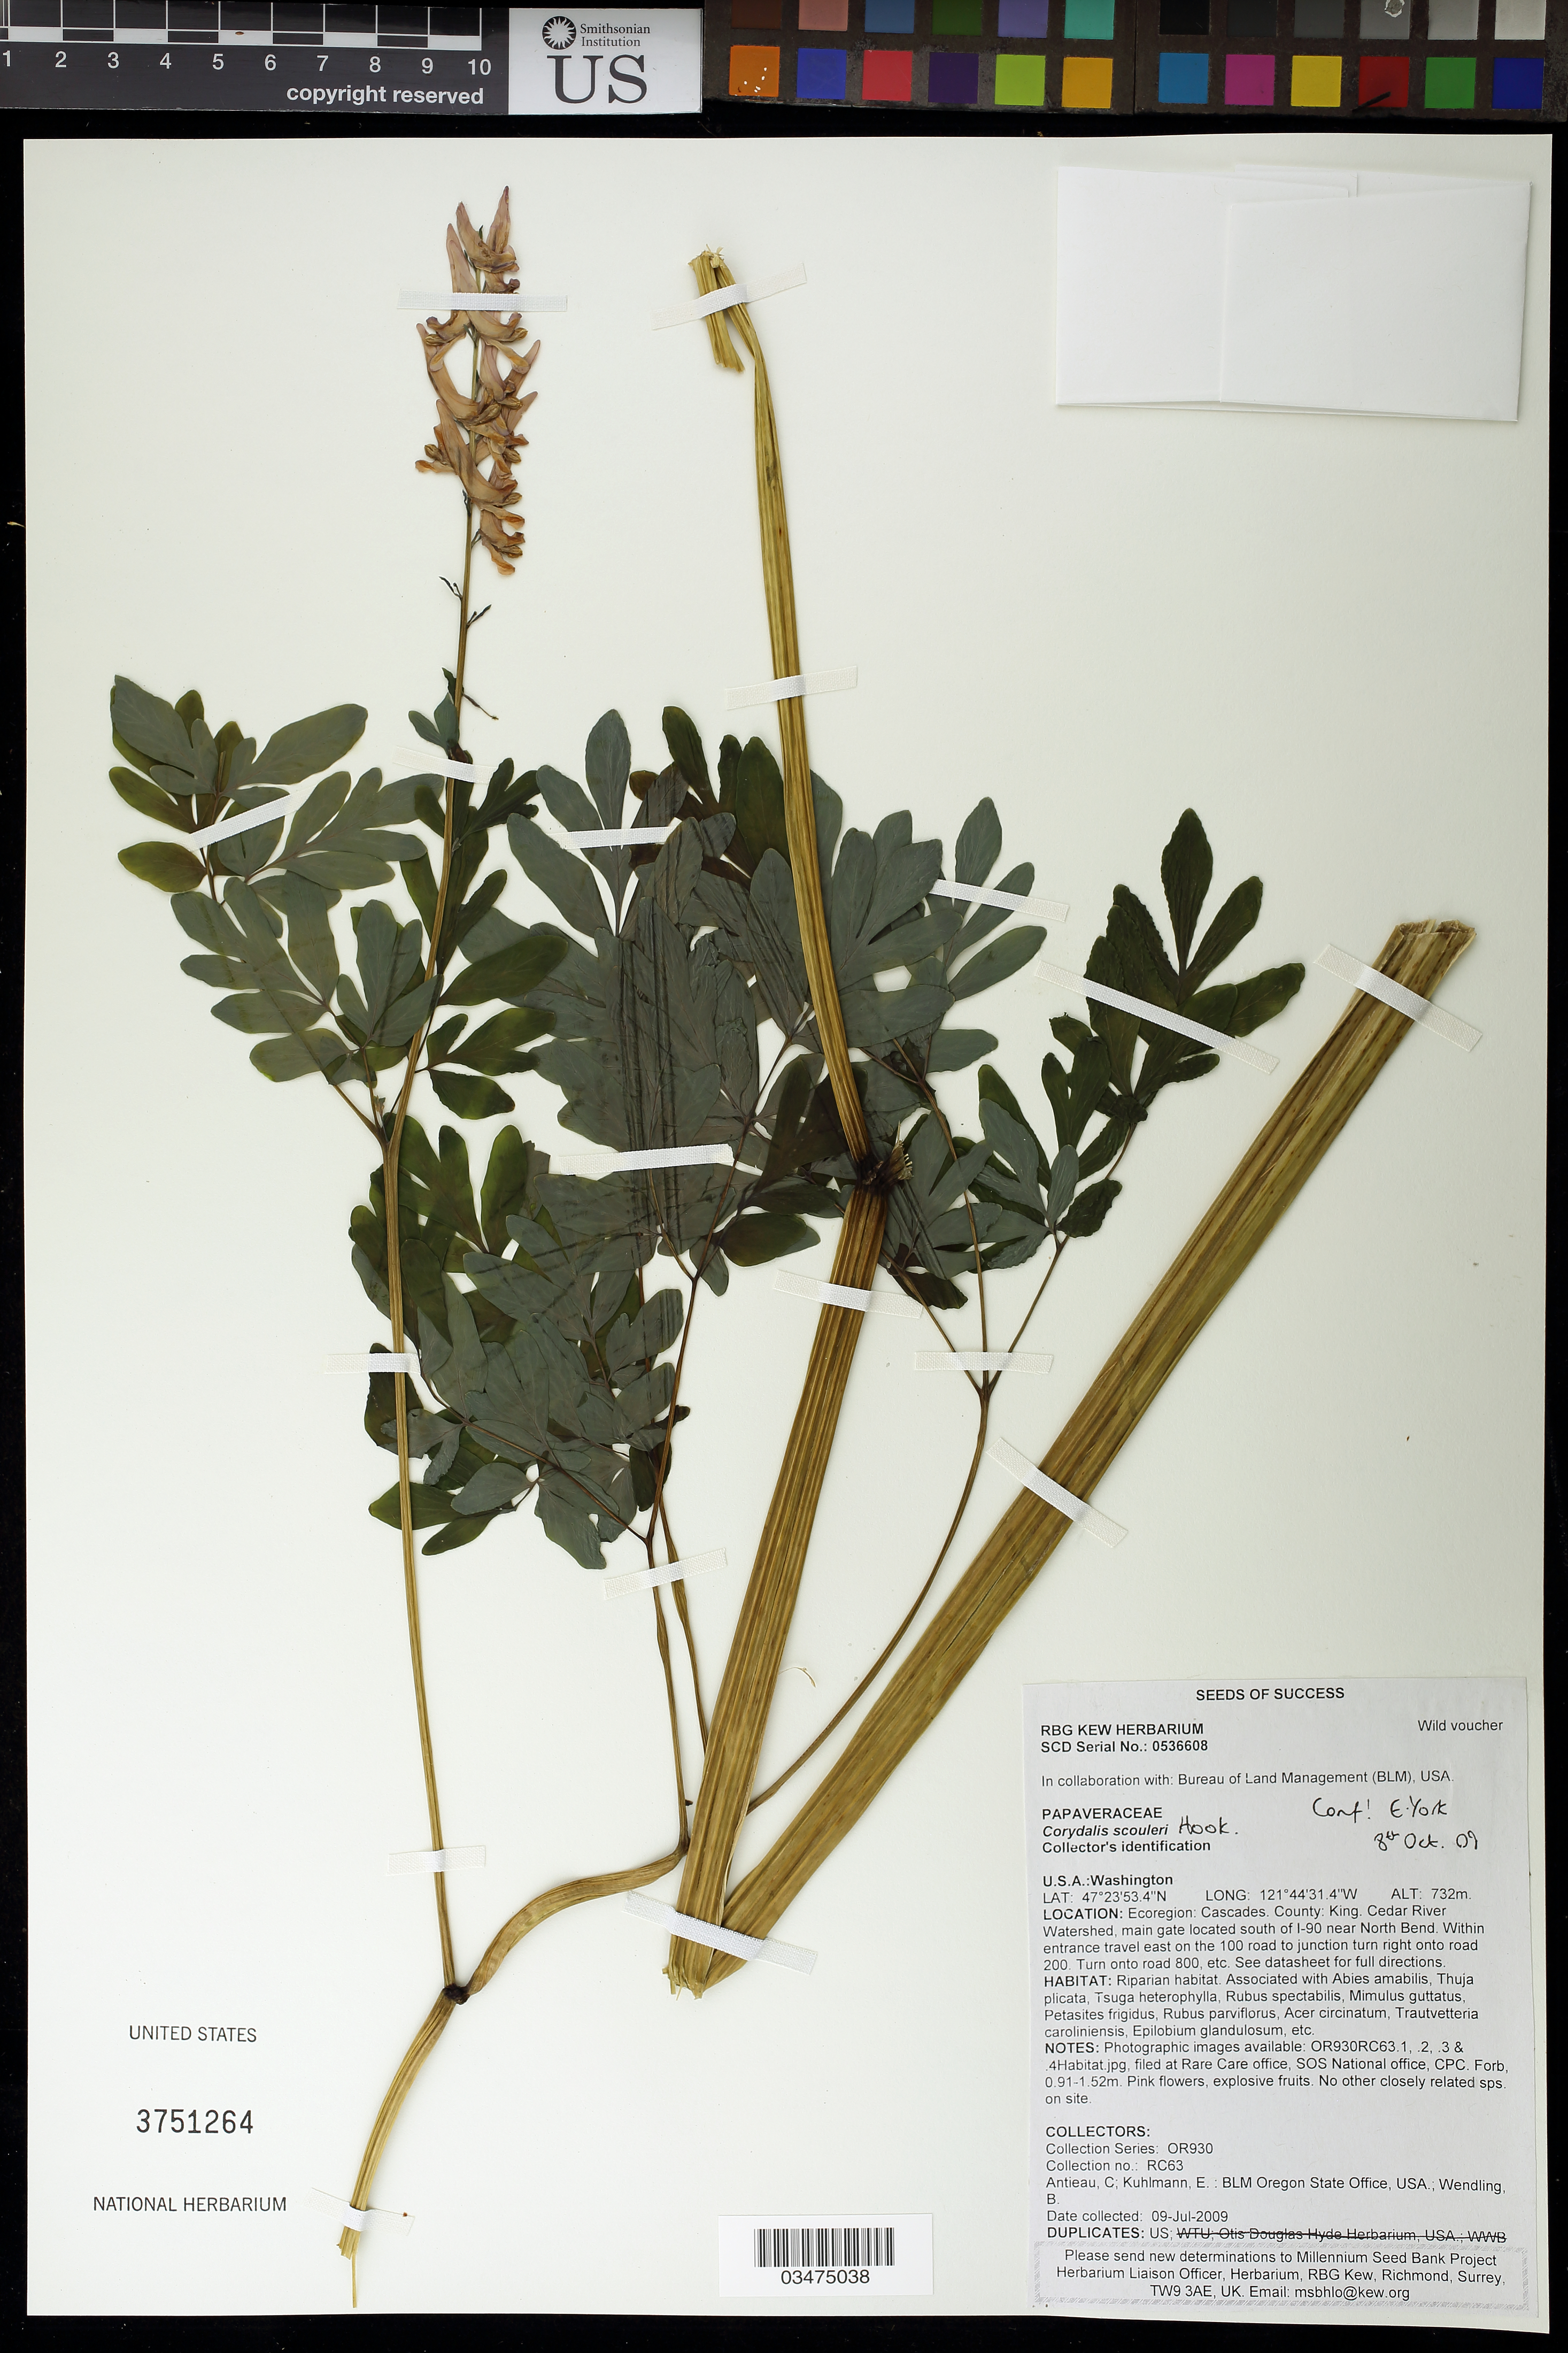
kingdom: Plantae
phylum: Tracheophyta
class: Magnoliopsida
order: Ranunculales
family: Papaveraceae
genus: Corydalis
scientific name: Corydalis scouleri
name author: Hook.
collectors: C. Antieau & E. Kuhlmann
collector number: OR930-RC63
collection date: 2009-07-09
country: United States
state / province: Washington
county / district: King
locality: Cedar River Watershed.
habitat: Riparian habitat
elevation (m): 732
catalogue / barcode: US 3751264